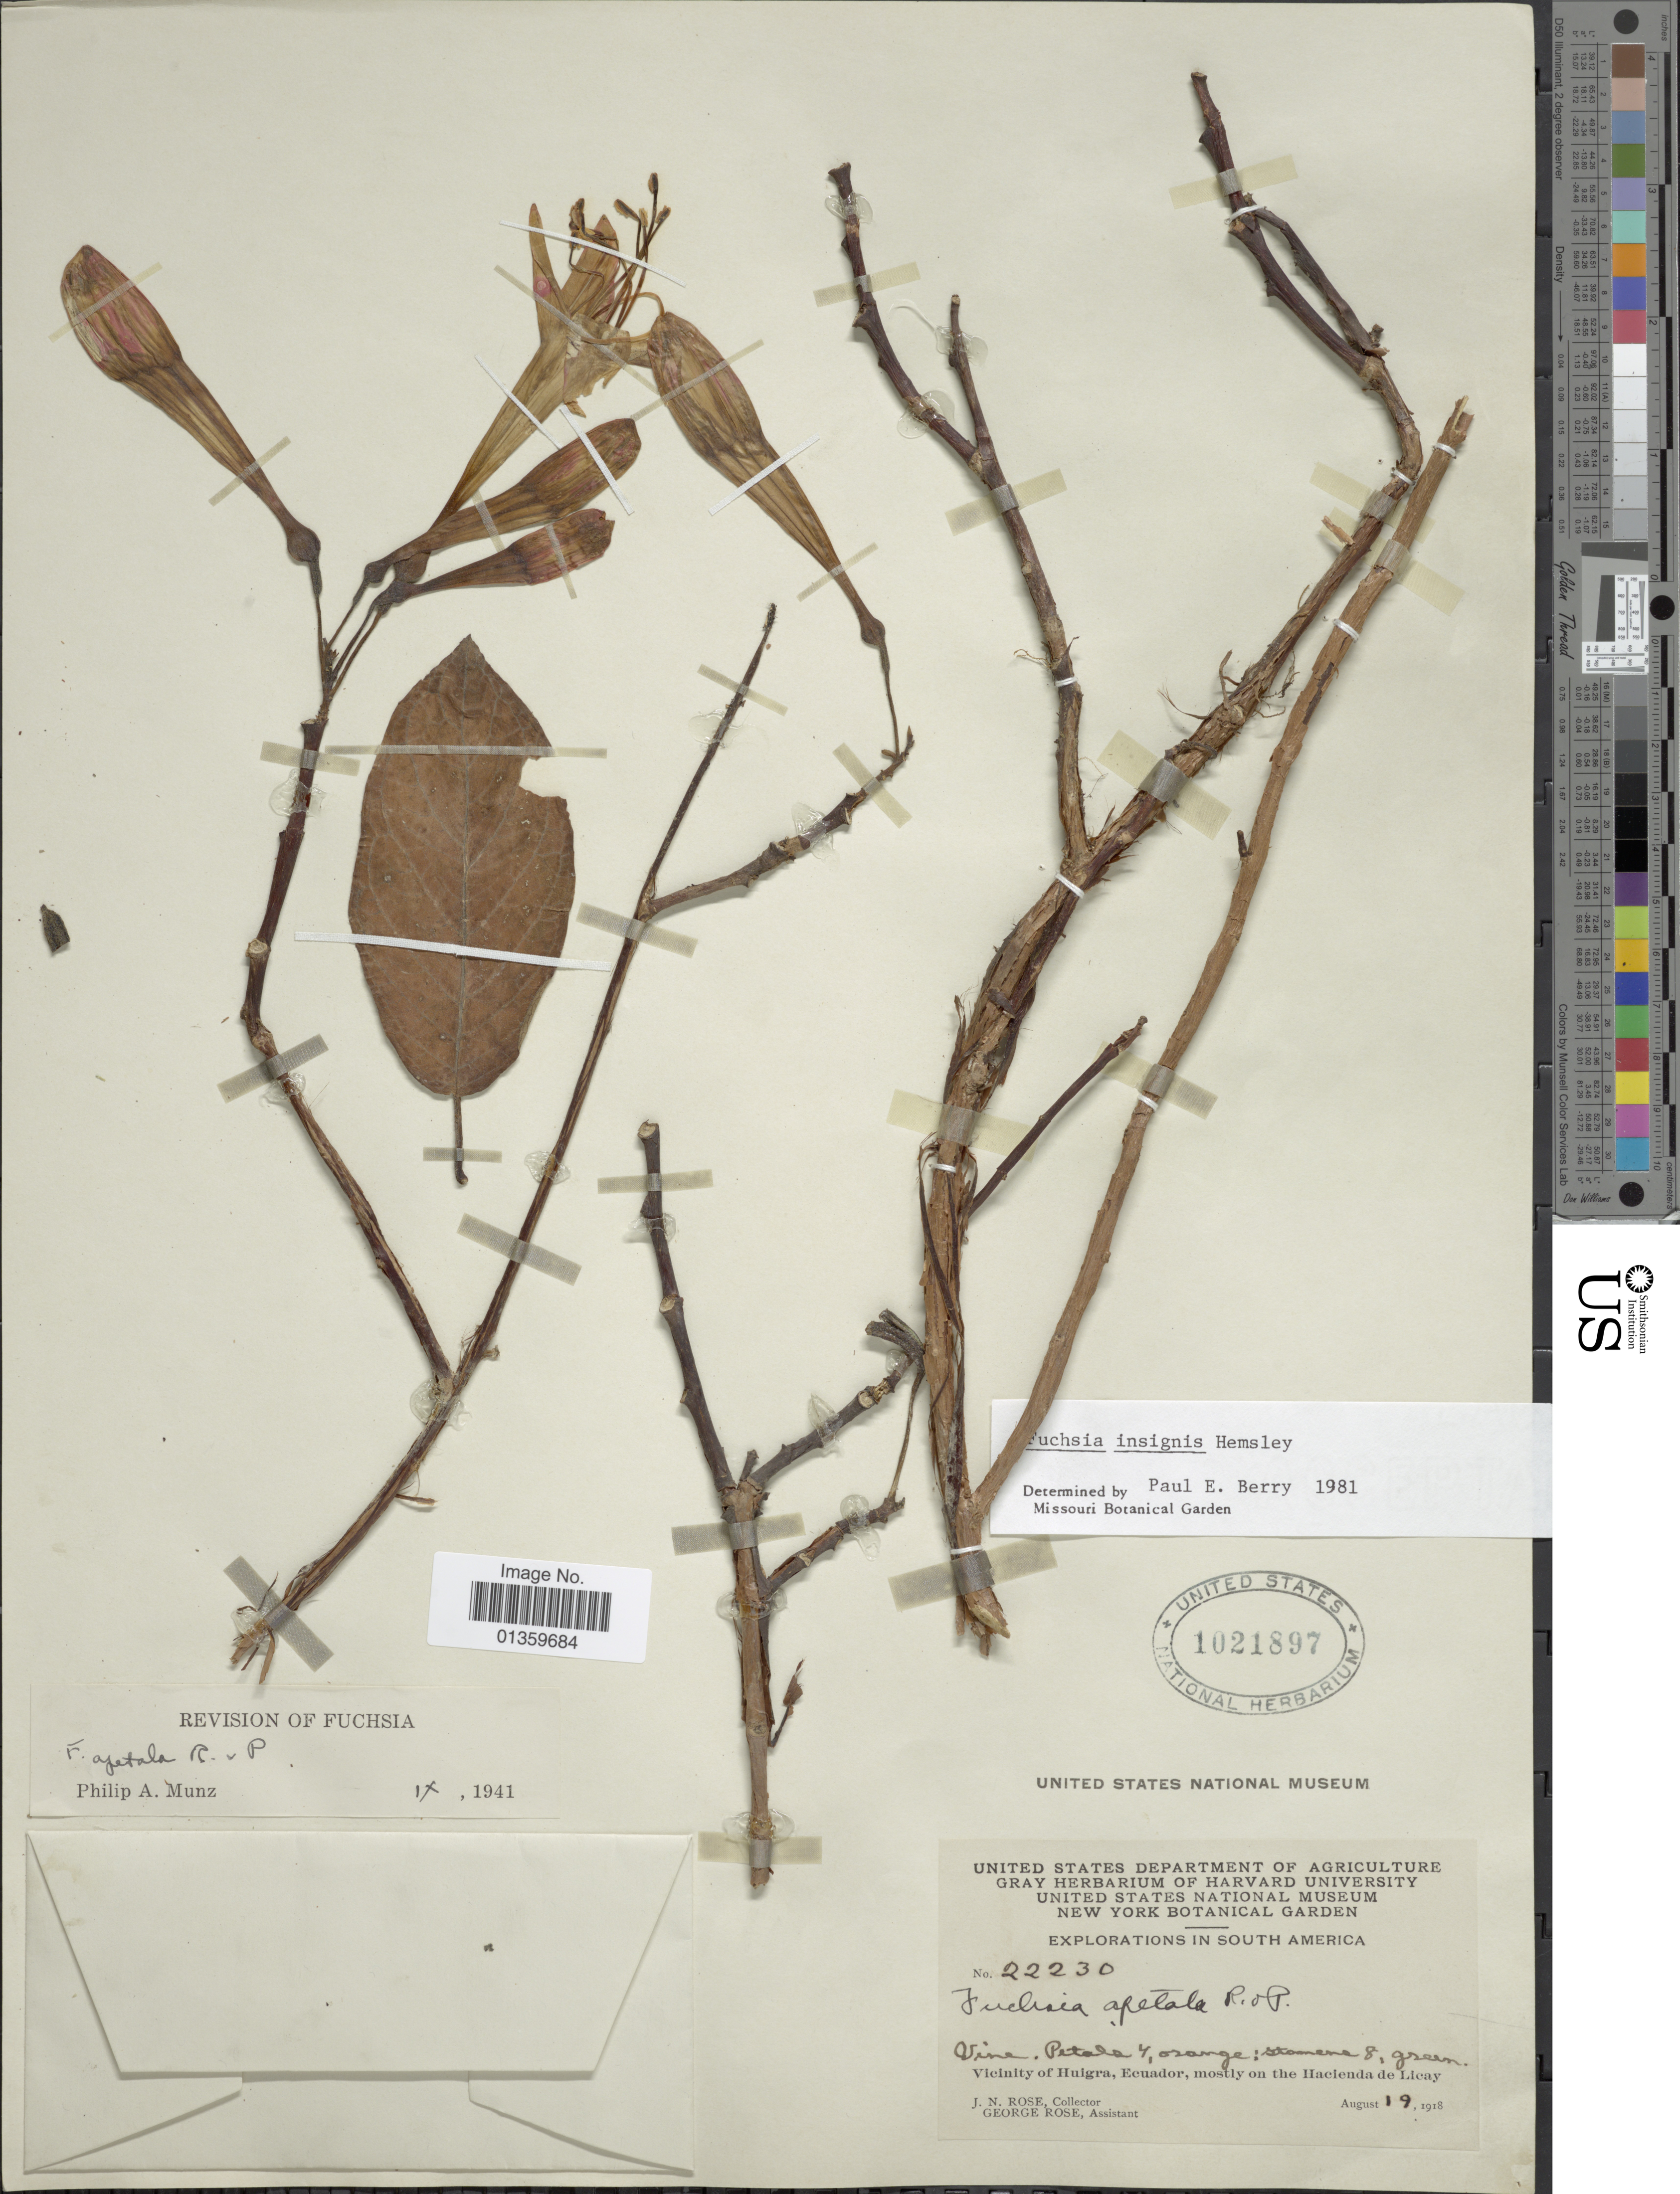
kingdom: Plantae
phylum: Tracheophyta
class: Magnoliopsida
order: Myrtales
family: Onagraceae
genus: Fuchsia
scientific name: Fuchsia insignis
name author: Hemsl.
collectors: J. N. Rose & G. Rose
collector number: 22230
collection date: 1918-08-19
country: Ecuador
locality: Vicinity of Huigra, mostly on the Hacienda de Licay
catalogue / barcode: US 1021897